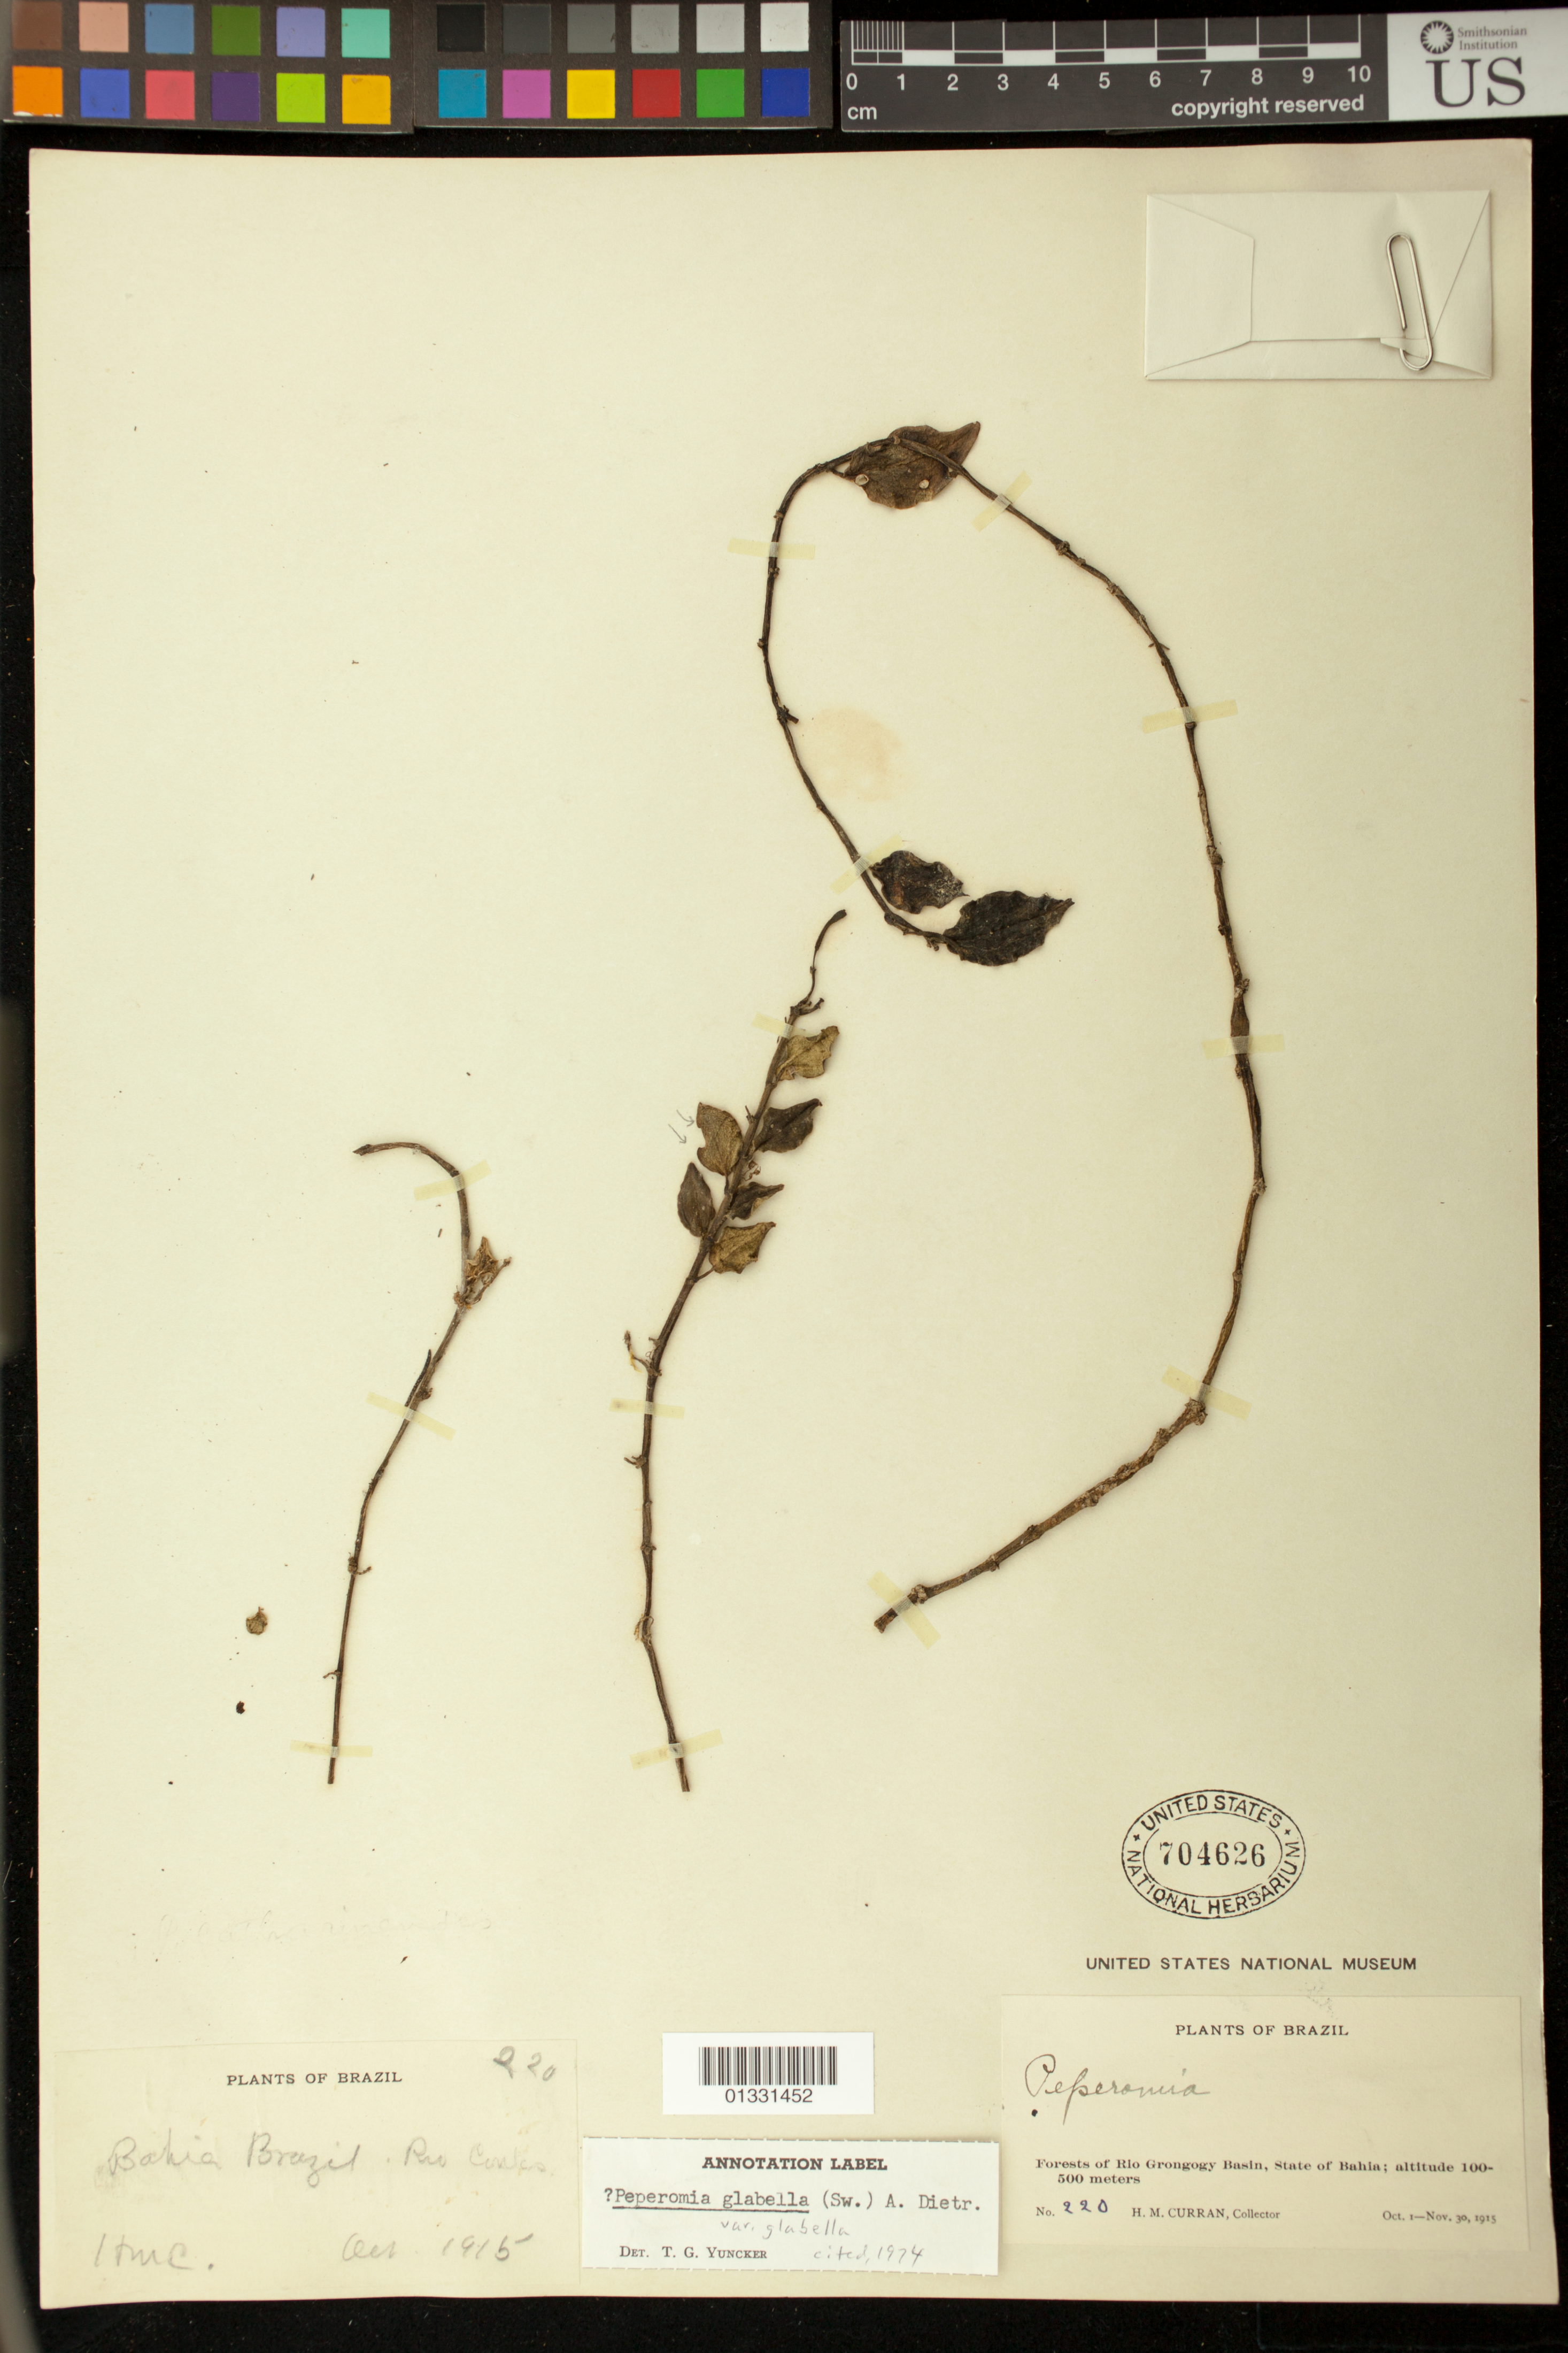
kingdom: Plantae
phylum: Tracheophyta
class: Magnoliopsida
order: Piperales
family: Piperaceae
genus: Peperomia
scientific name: Peperomia glabella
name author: (Sw.) A. Dietr.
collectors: H. M. Curran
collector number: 220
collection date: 1915-10-01,1915-11-30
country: Brazil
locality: Forests of Rio Grongogy Basin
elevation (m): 100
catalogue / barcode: US 704626